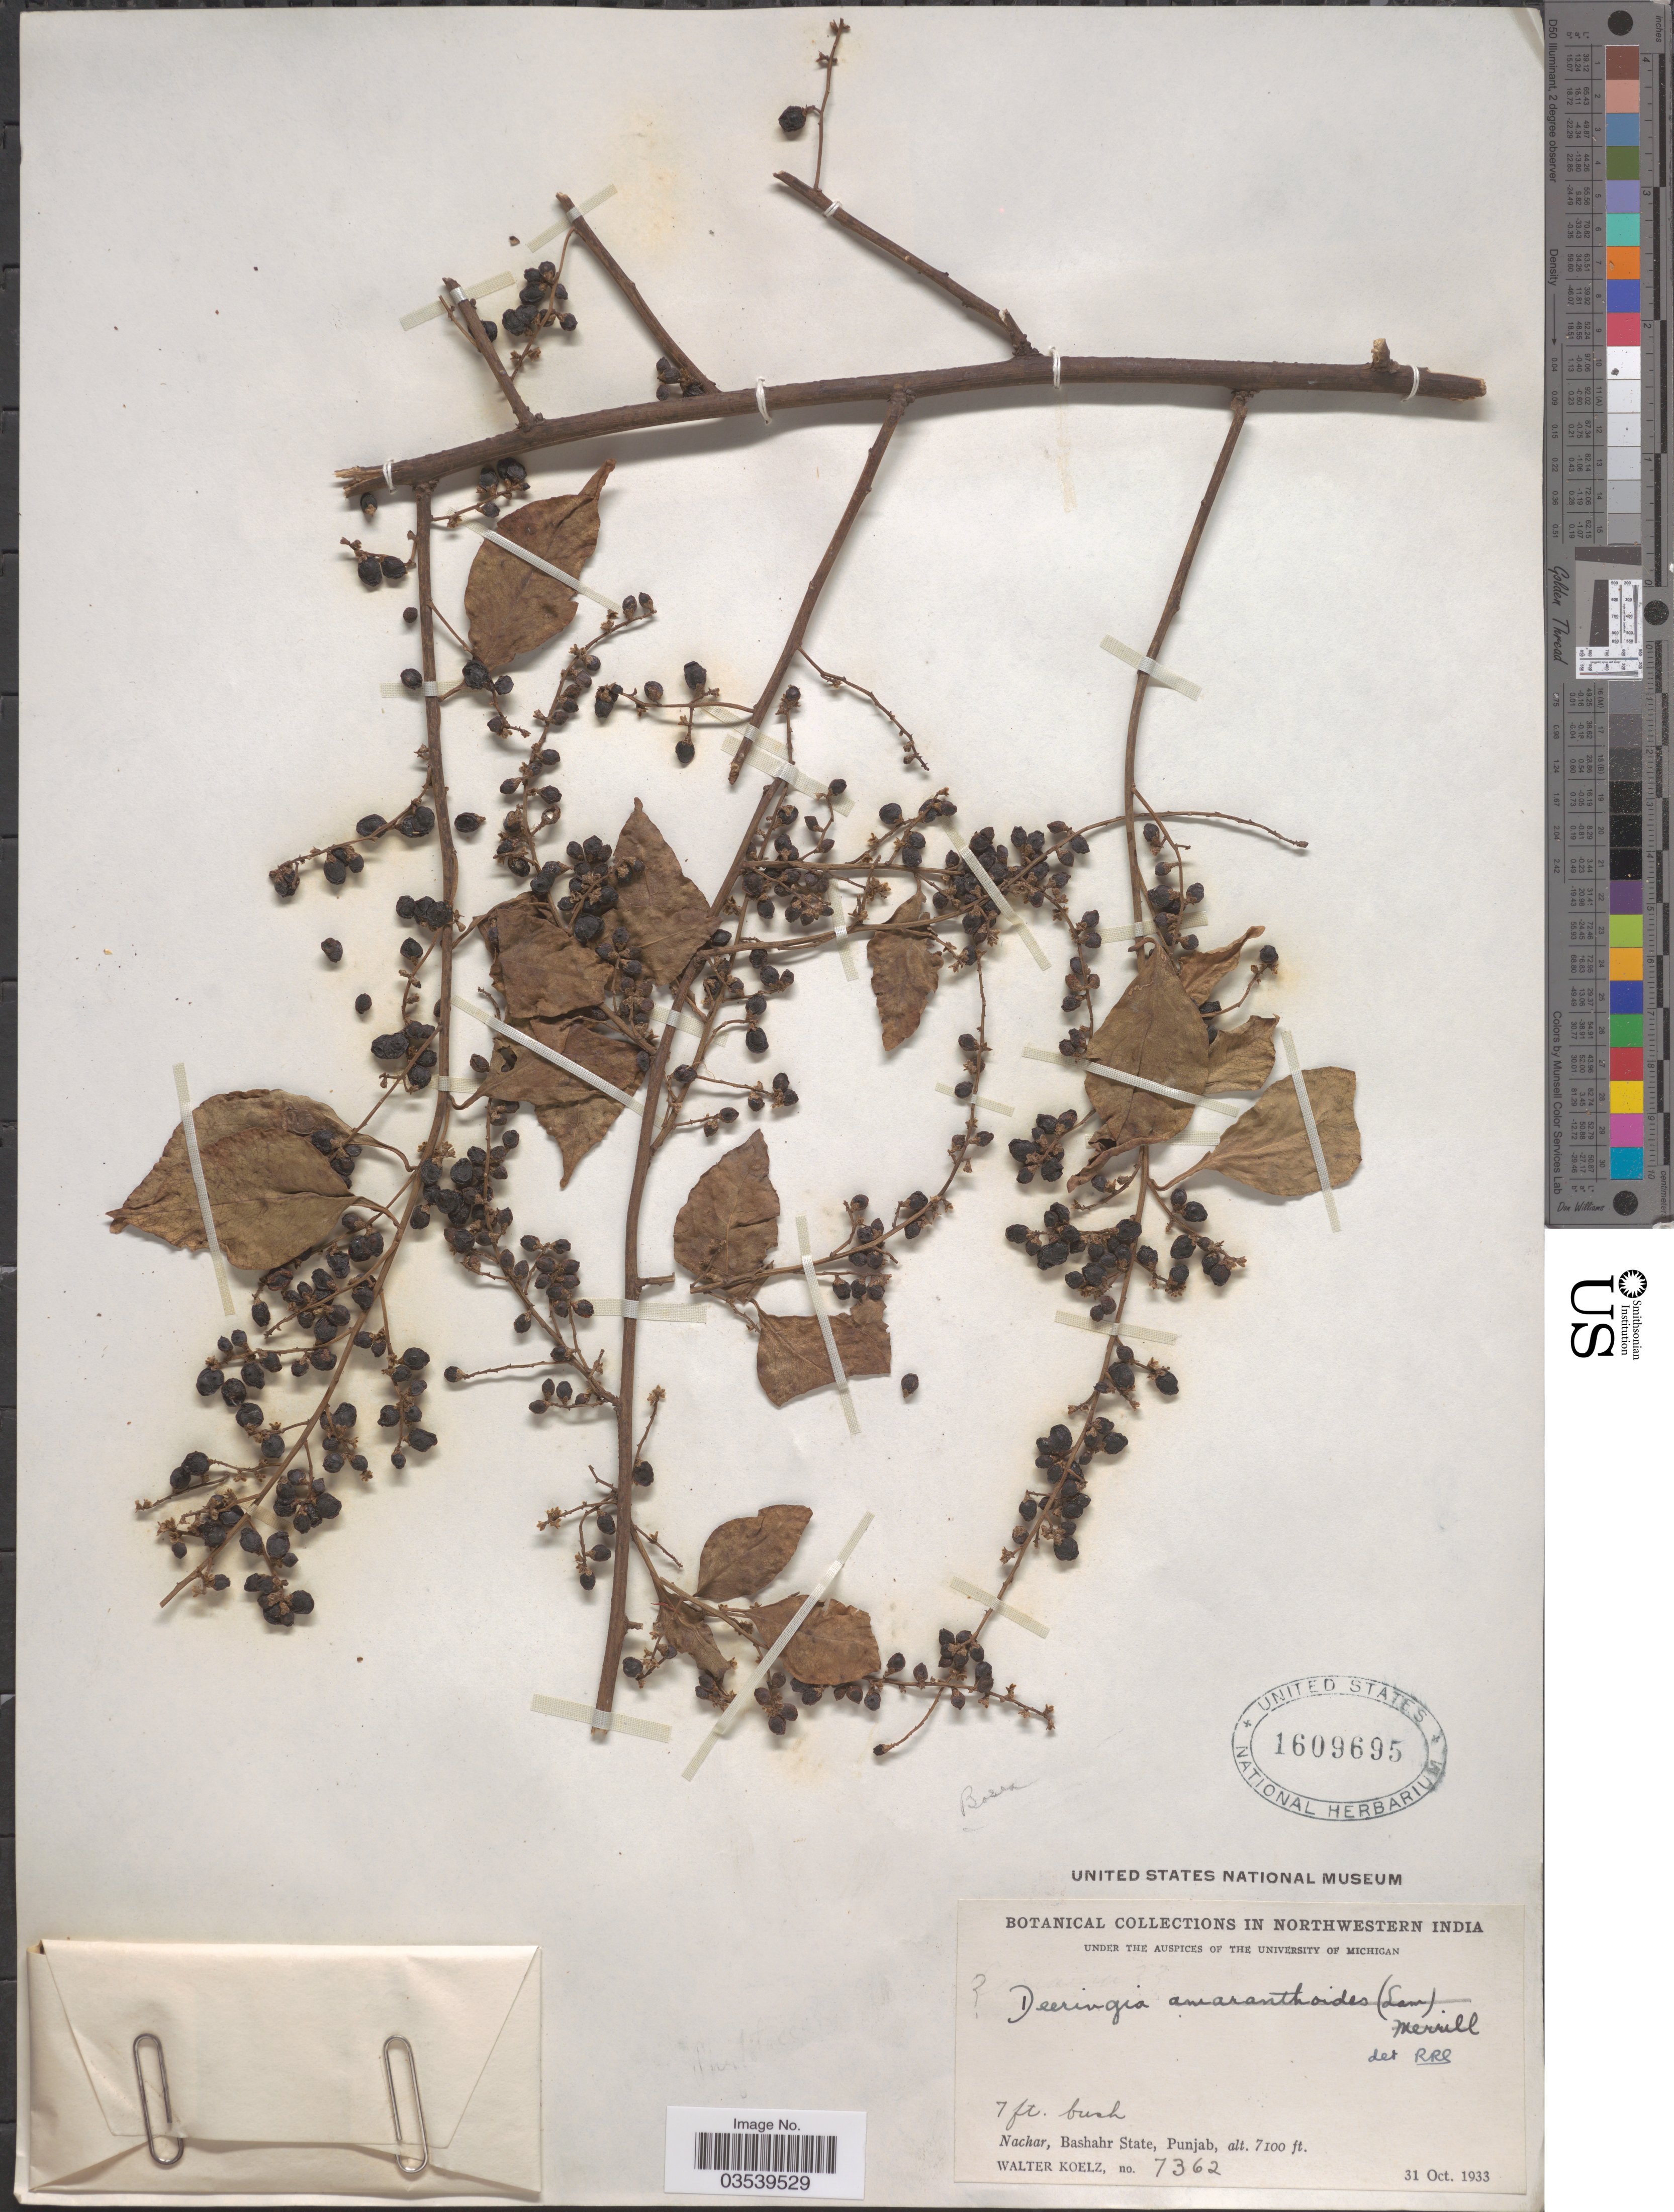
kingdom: Plantae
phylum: Tracheophyta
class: Magnoliopsida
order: Caryophyllales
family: Amaranthaceae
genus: Bosea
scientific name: Bosea amherstiana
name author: Hook. f.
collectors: W. N. Koelz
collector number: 7362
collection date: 1933-10-31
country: India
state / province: Punjab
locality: Northwestern India. Nachar, Bashahr State.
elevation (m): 2164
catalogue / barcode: US 1609695